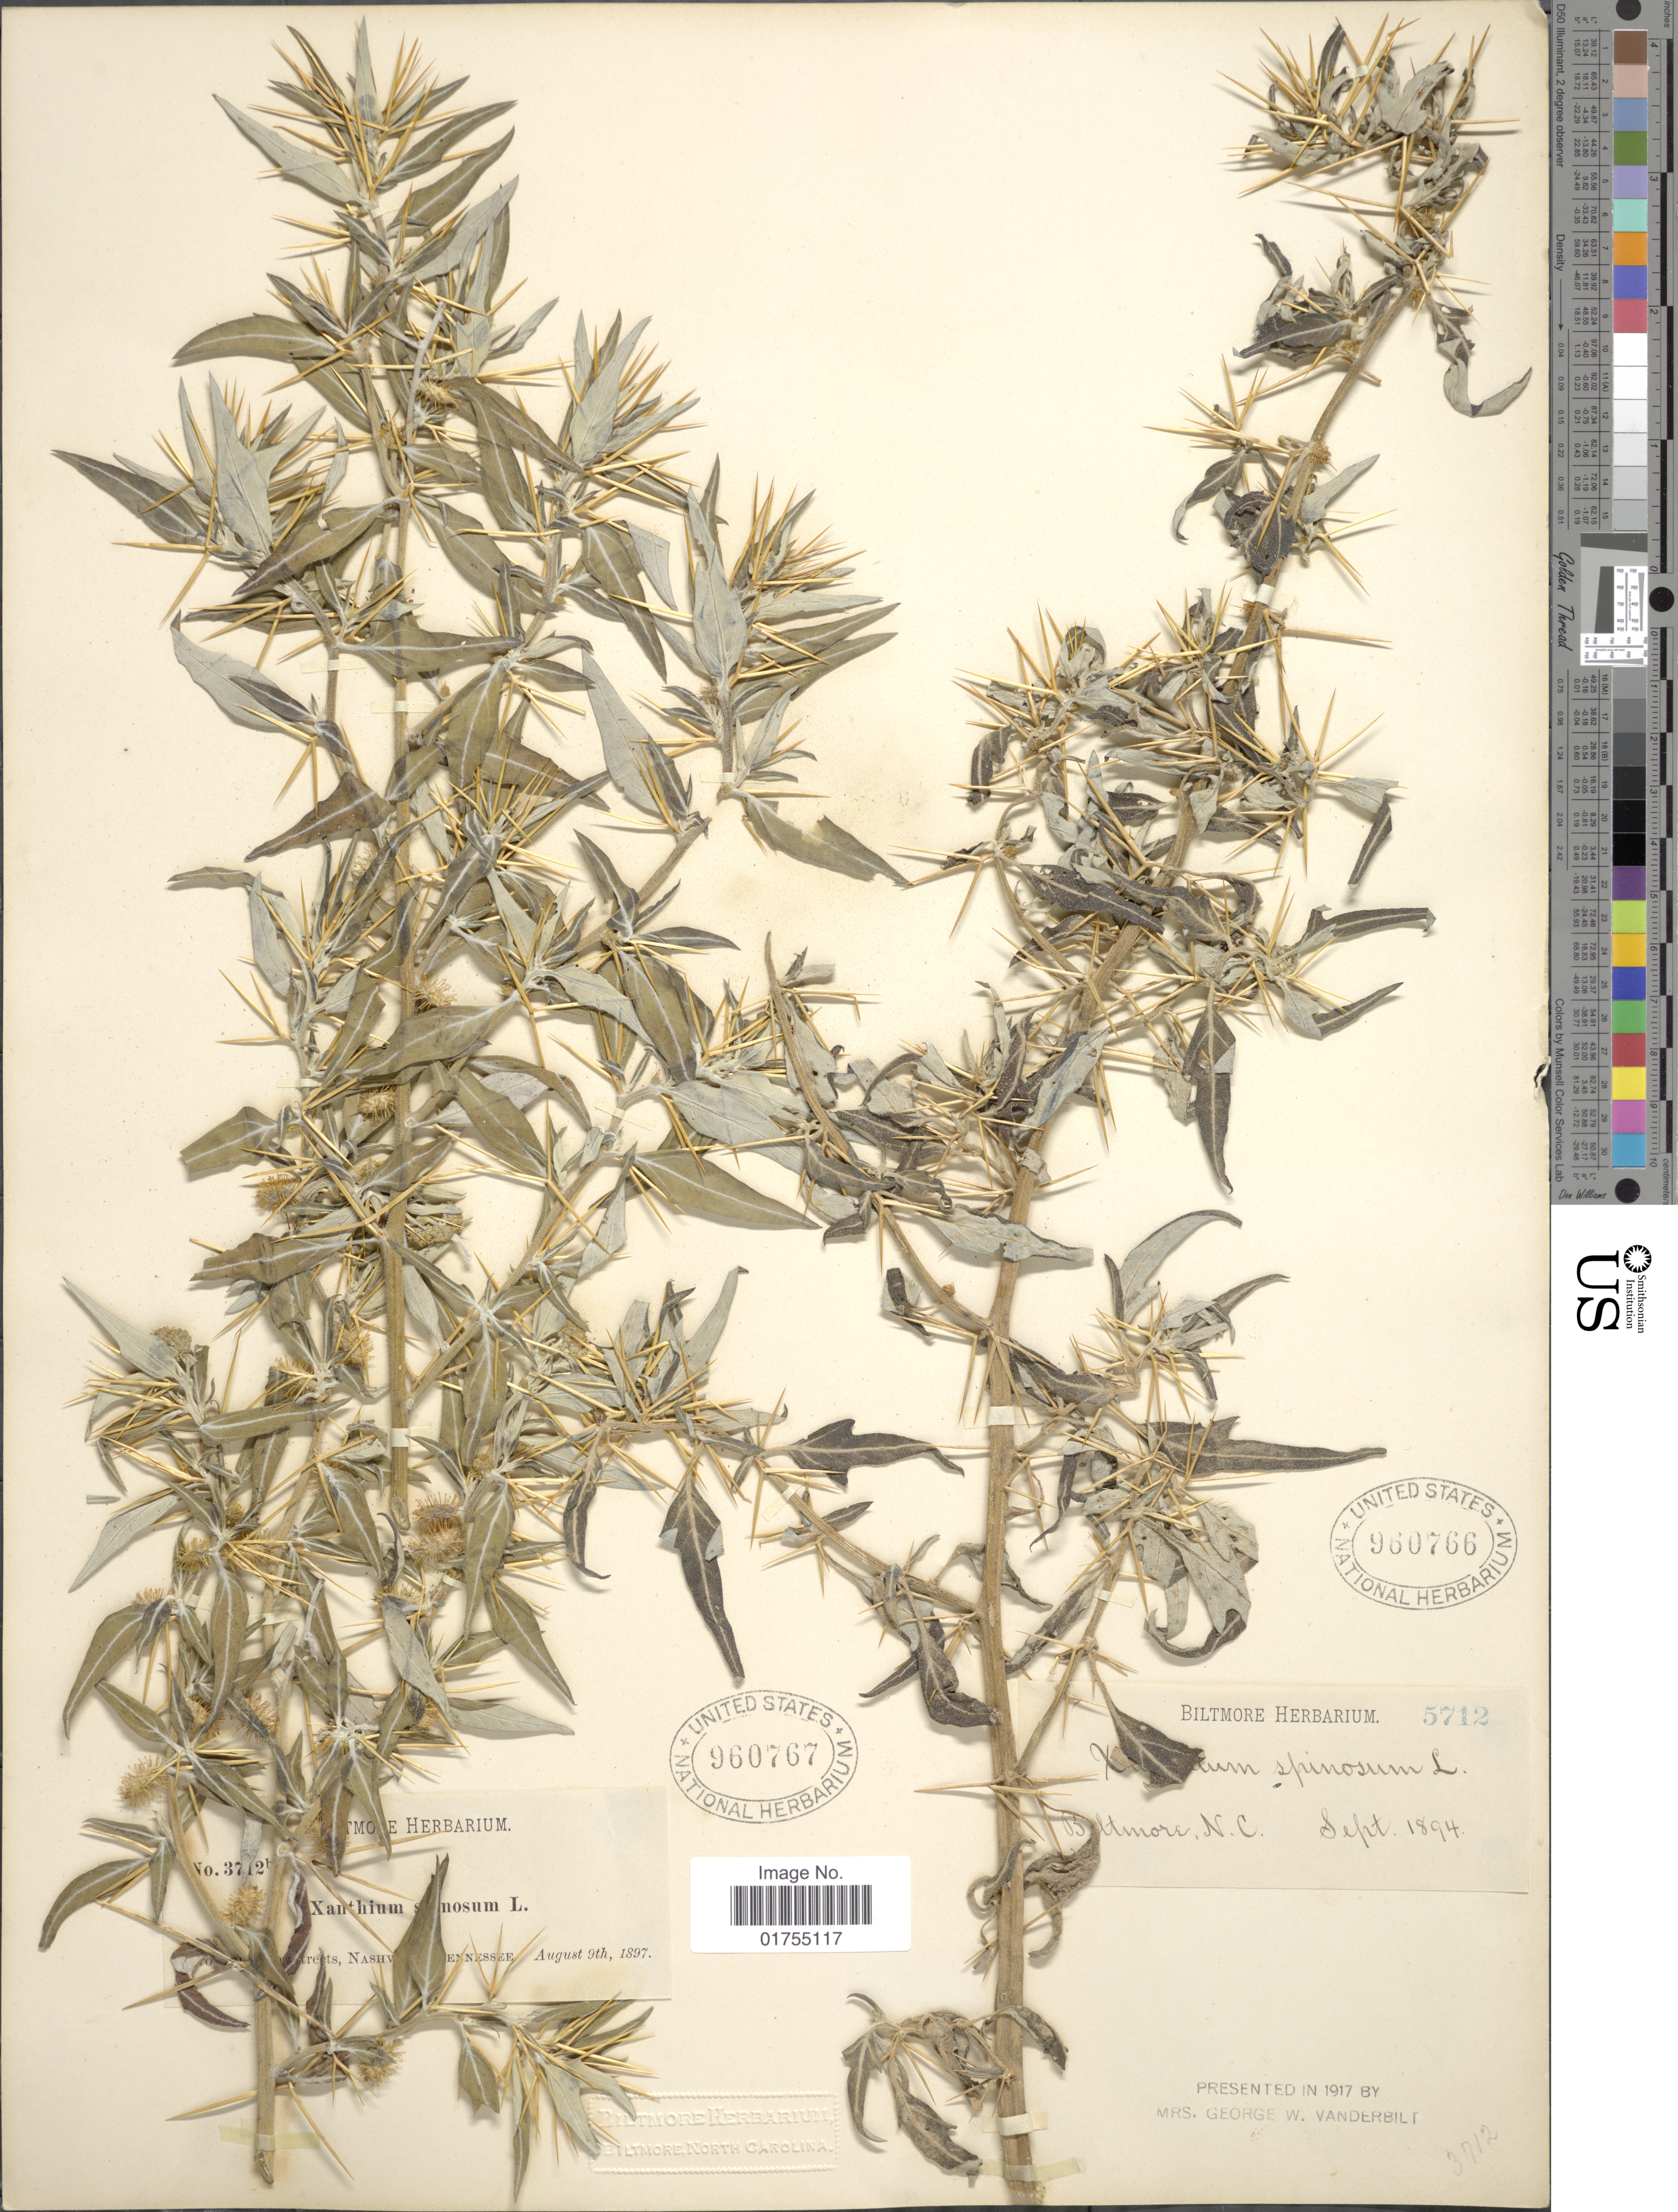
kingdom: Plantae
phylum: Tracheophyta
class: Magnoliopsida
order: Asterales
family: Asteraceae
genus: Xanthium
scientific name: Xanthium spinosum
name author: L.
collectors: ex herb. Biltmore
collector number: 3712b*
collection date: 1897-08-09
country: United States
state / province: Tennessee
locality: [illegible text] Nashville.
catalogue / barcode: US 960767-2